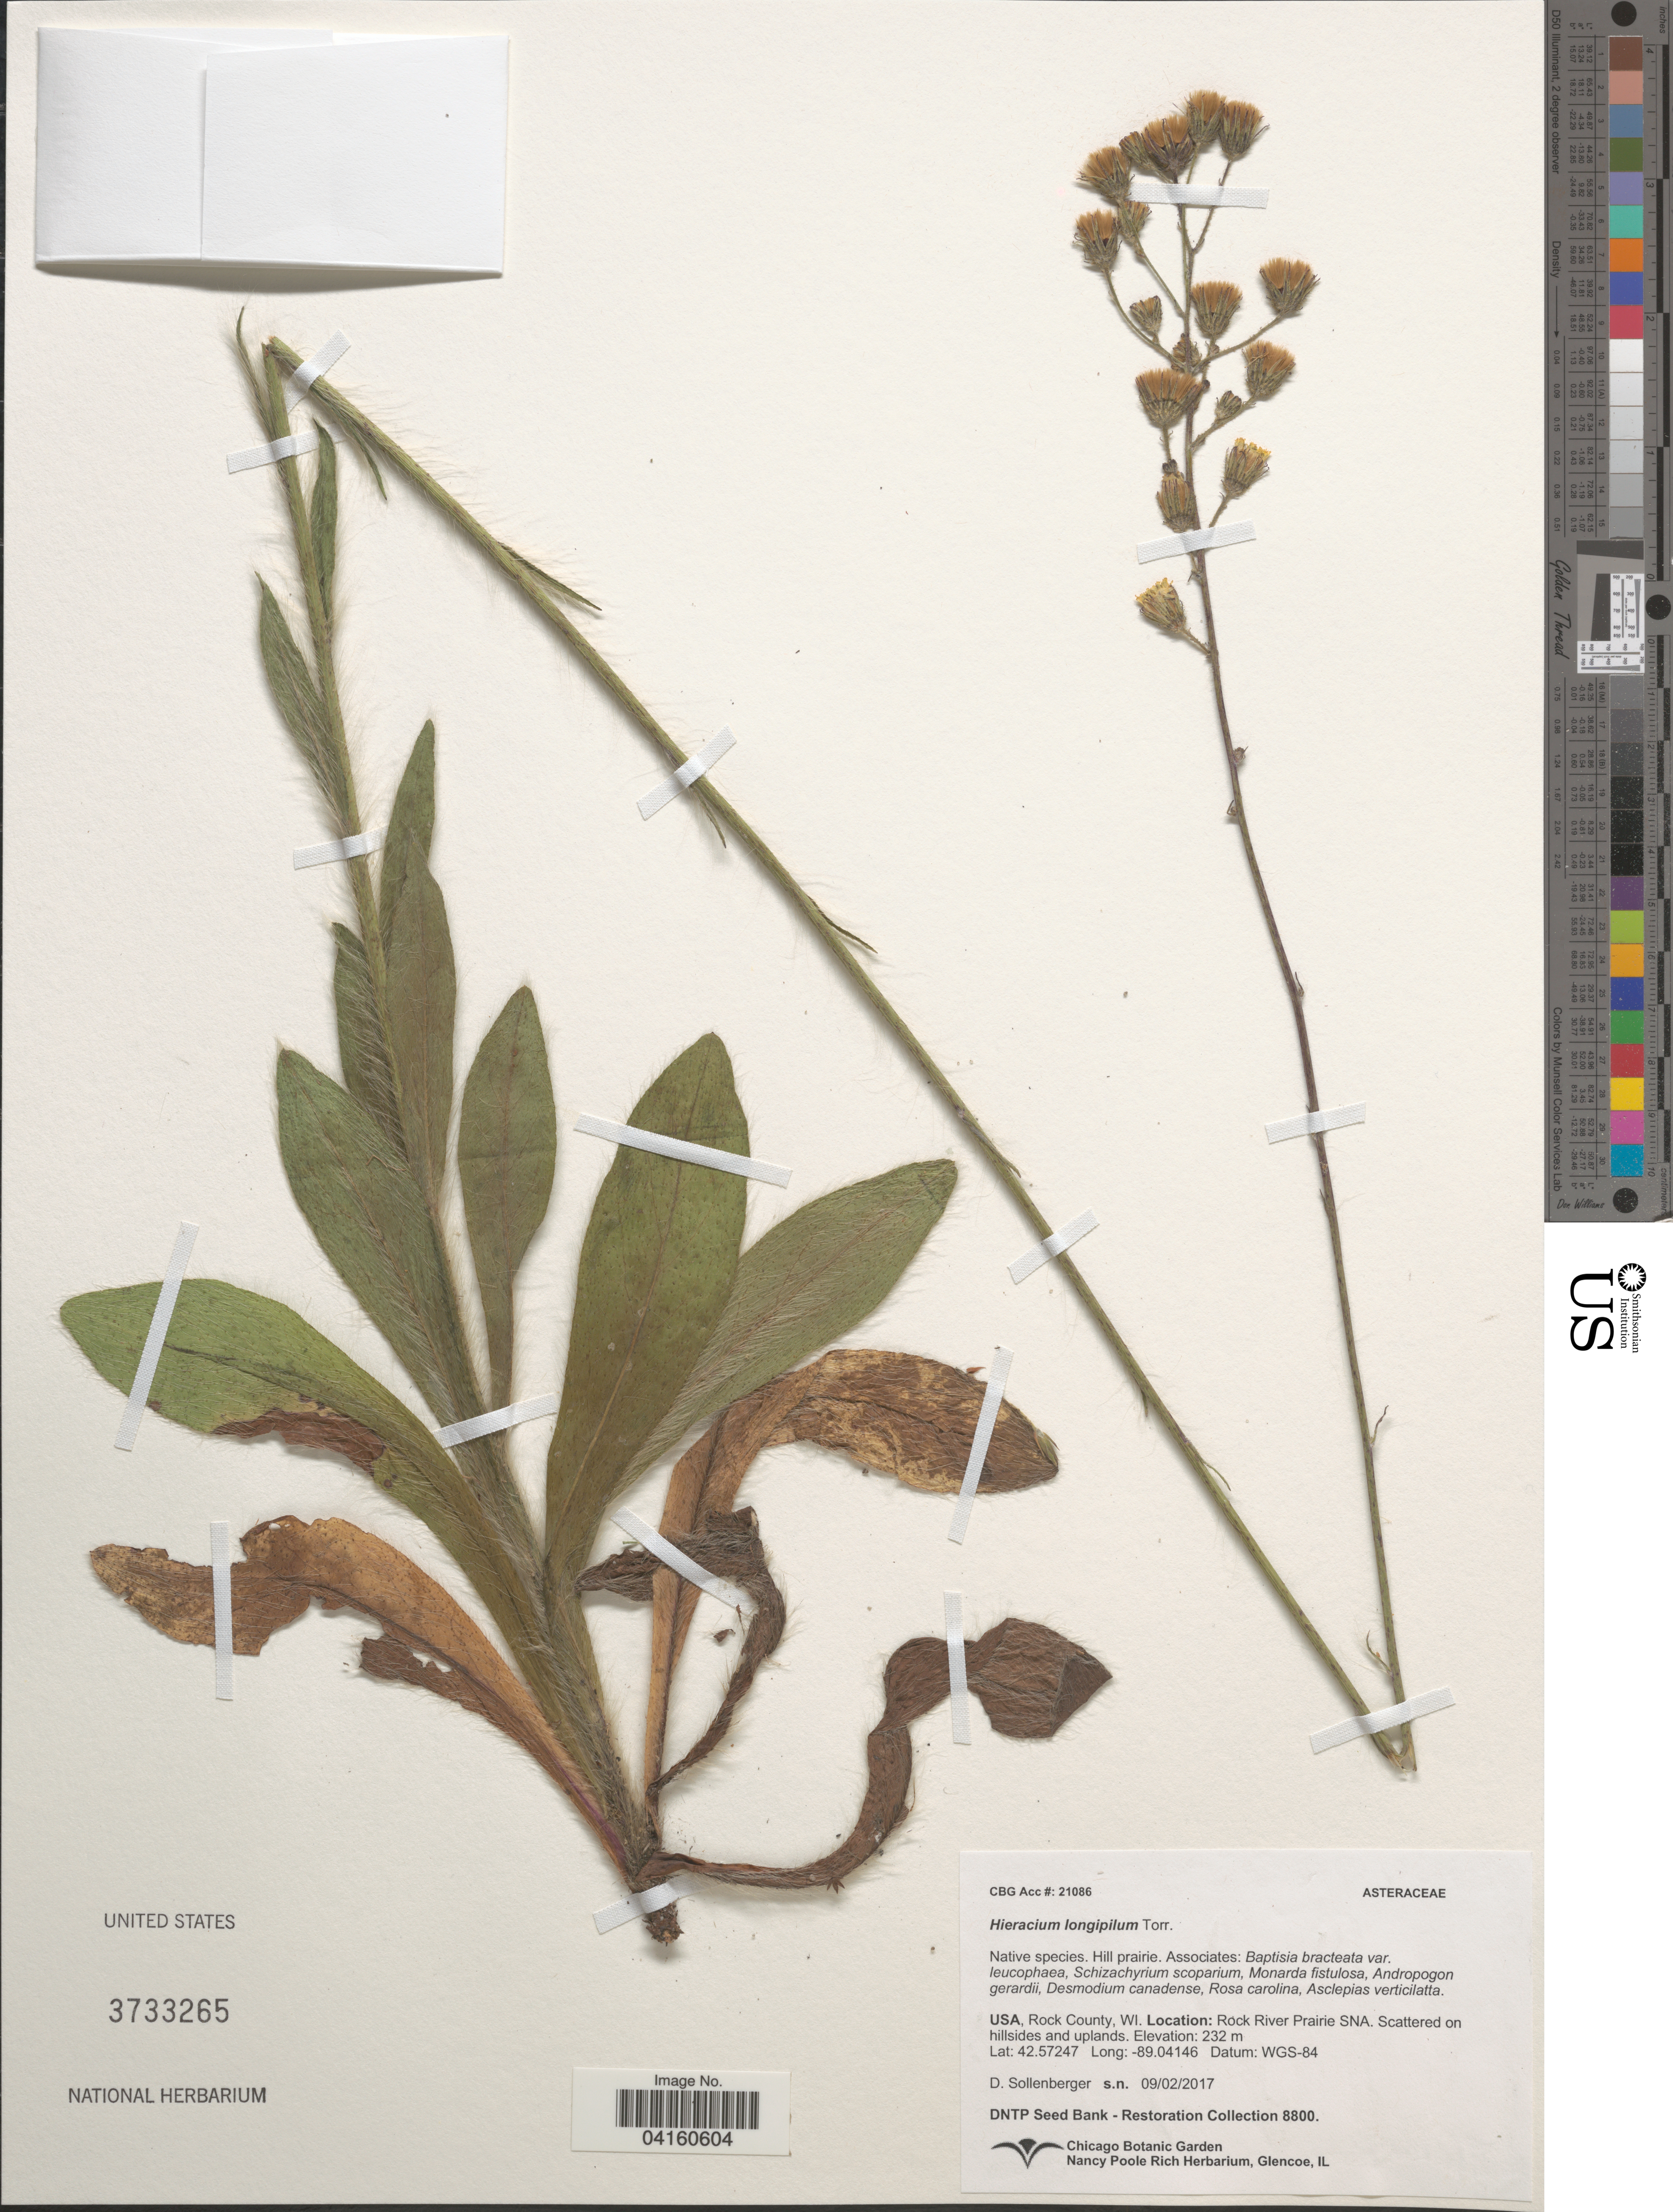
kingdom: Plantae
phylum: Tracheophyta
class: Magnoliopsida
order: Asterales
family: Asteraceae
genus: Hieracium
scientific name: Hieracium longipilum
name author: Torr. ex Hook.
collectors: D. Sollenberger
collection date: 2017-09-02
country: United States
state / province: Wisconsin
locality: Rock County. Rock River Prairie SNA.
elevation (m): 232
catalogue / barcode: US 3733265